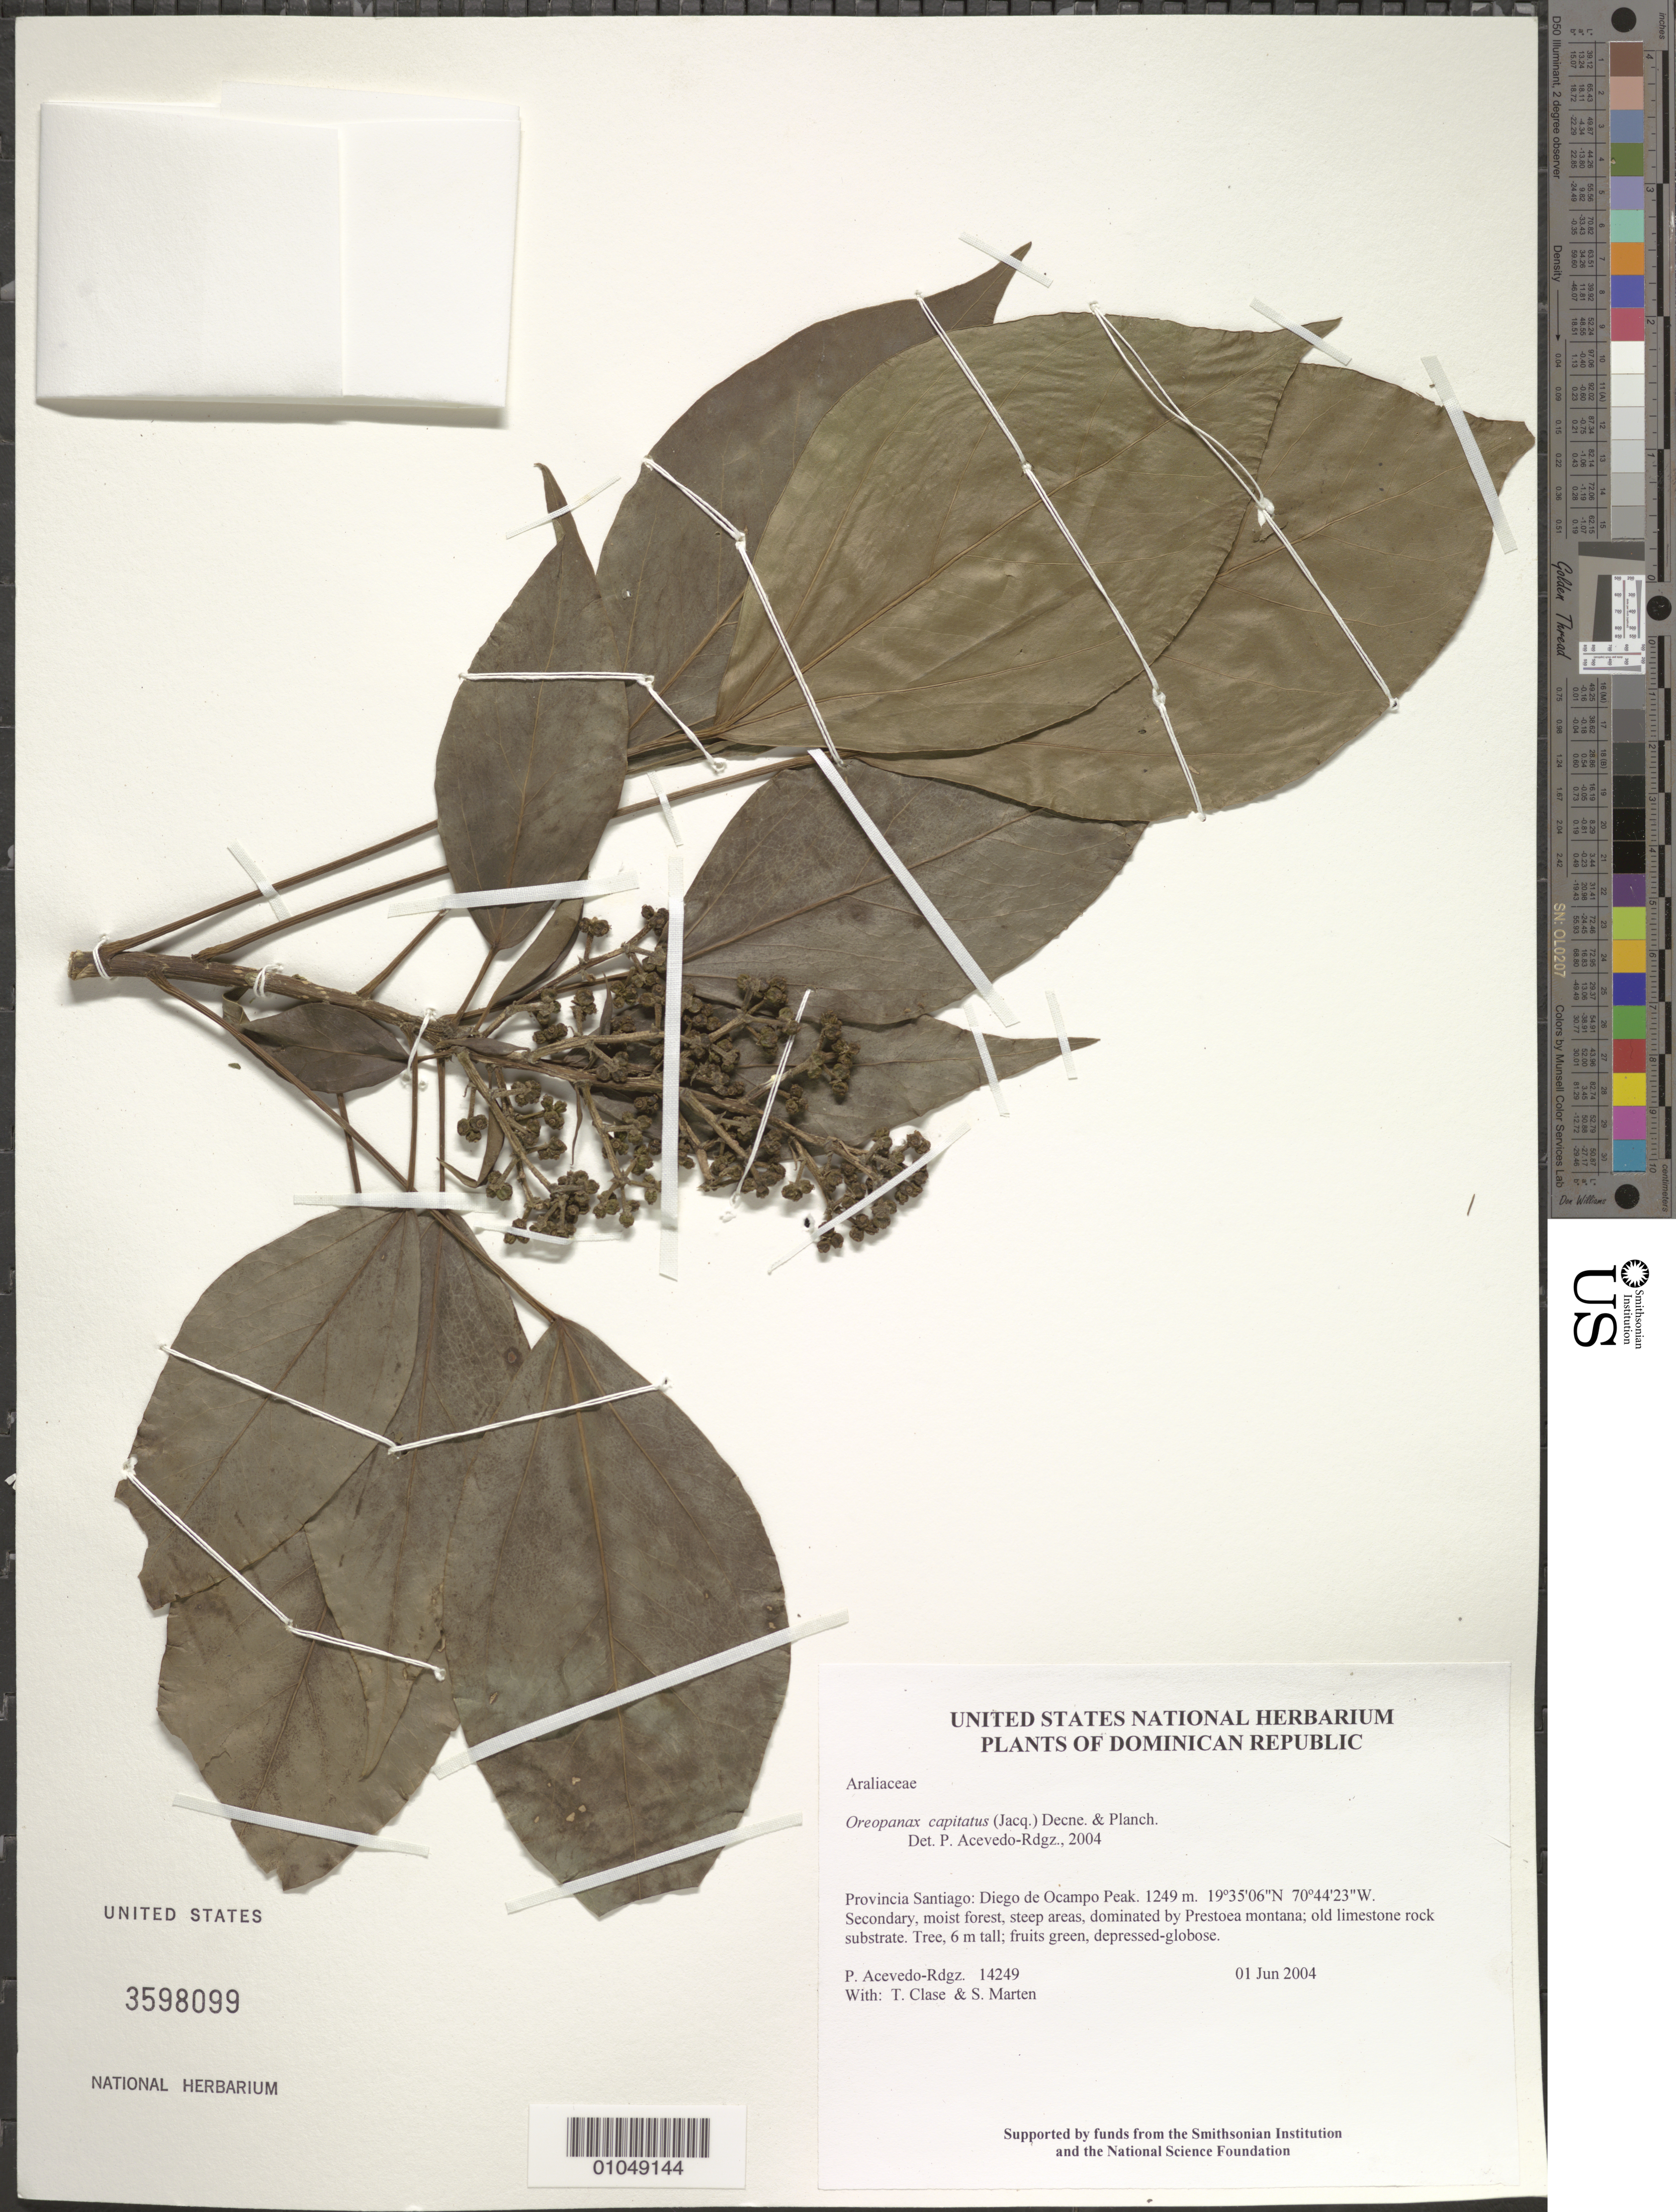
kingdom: Plantae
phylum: Tracheophyta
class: Magnoliopsida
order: Apiales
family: Araliaceae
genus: Oreopanax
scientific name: Oreopanax capitatus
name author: (Jacq.) Decne. & Planch.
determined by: Acevedo-Rodríguez, P., (BOT), Smithsonian Institution - National Museum of Natural History (UNITED STATES)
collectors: P. Acevedo-Rodr., T. Clase & S. Marten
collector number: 14249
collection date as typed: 01 Jun 2004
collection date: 2004-06-01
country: Dominican Republic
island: Hispaniola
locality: Provincia Santiago: Diego de Ocampo Peak.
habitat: Secondary, moist forest, steep areas, dominated by Prestoea montana; old limestone rock substrate.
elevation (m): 1249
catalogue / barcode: US 3598099